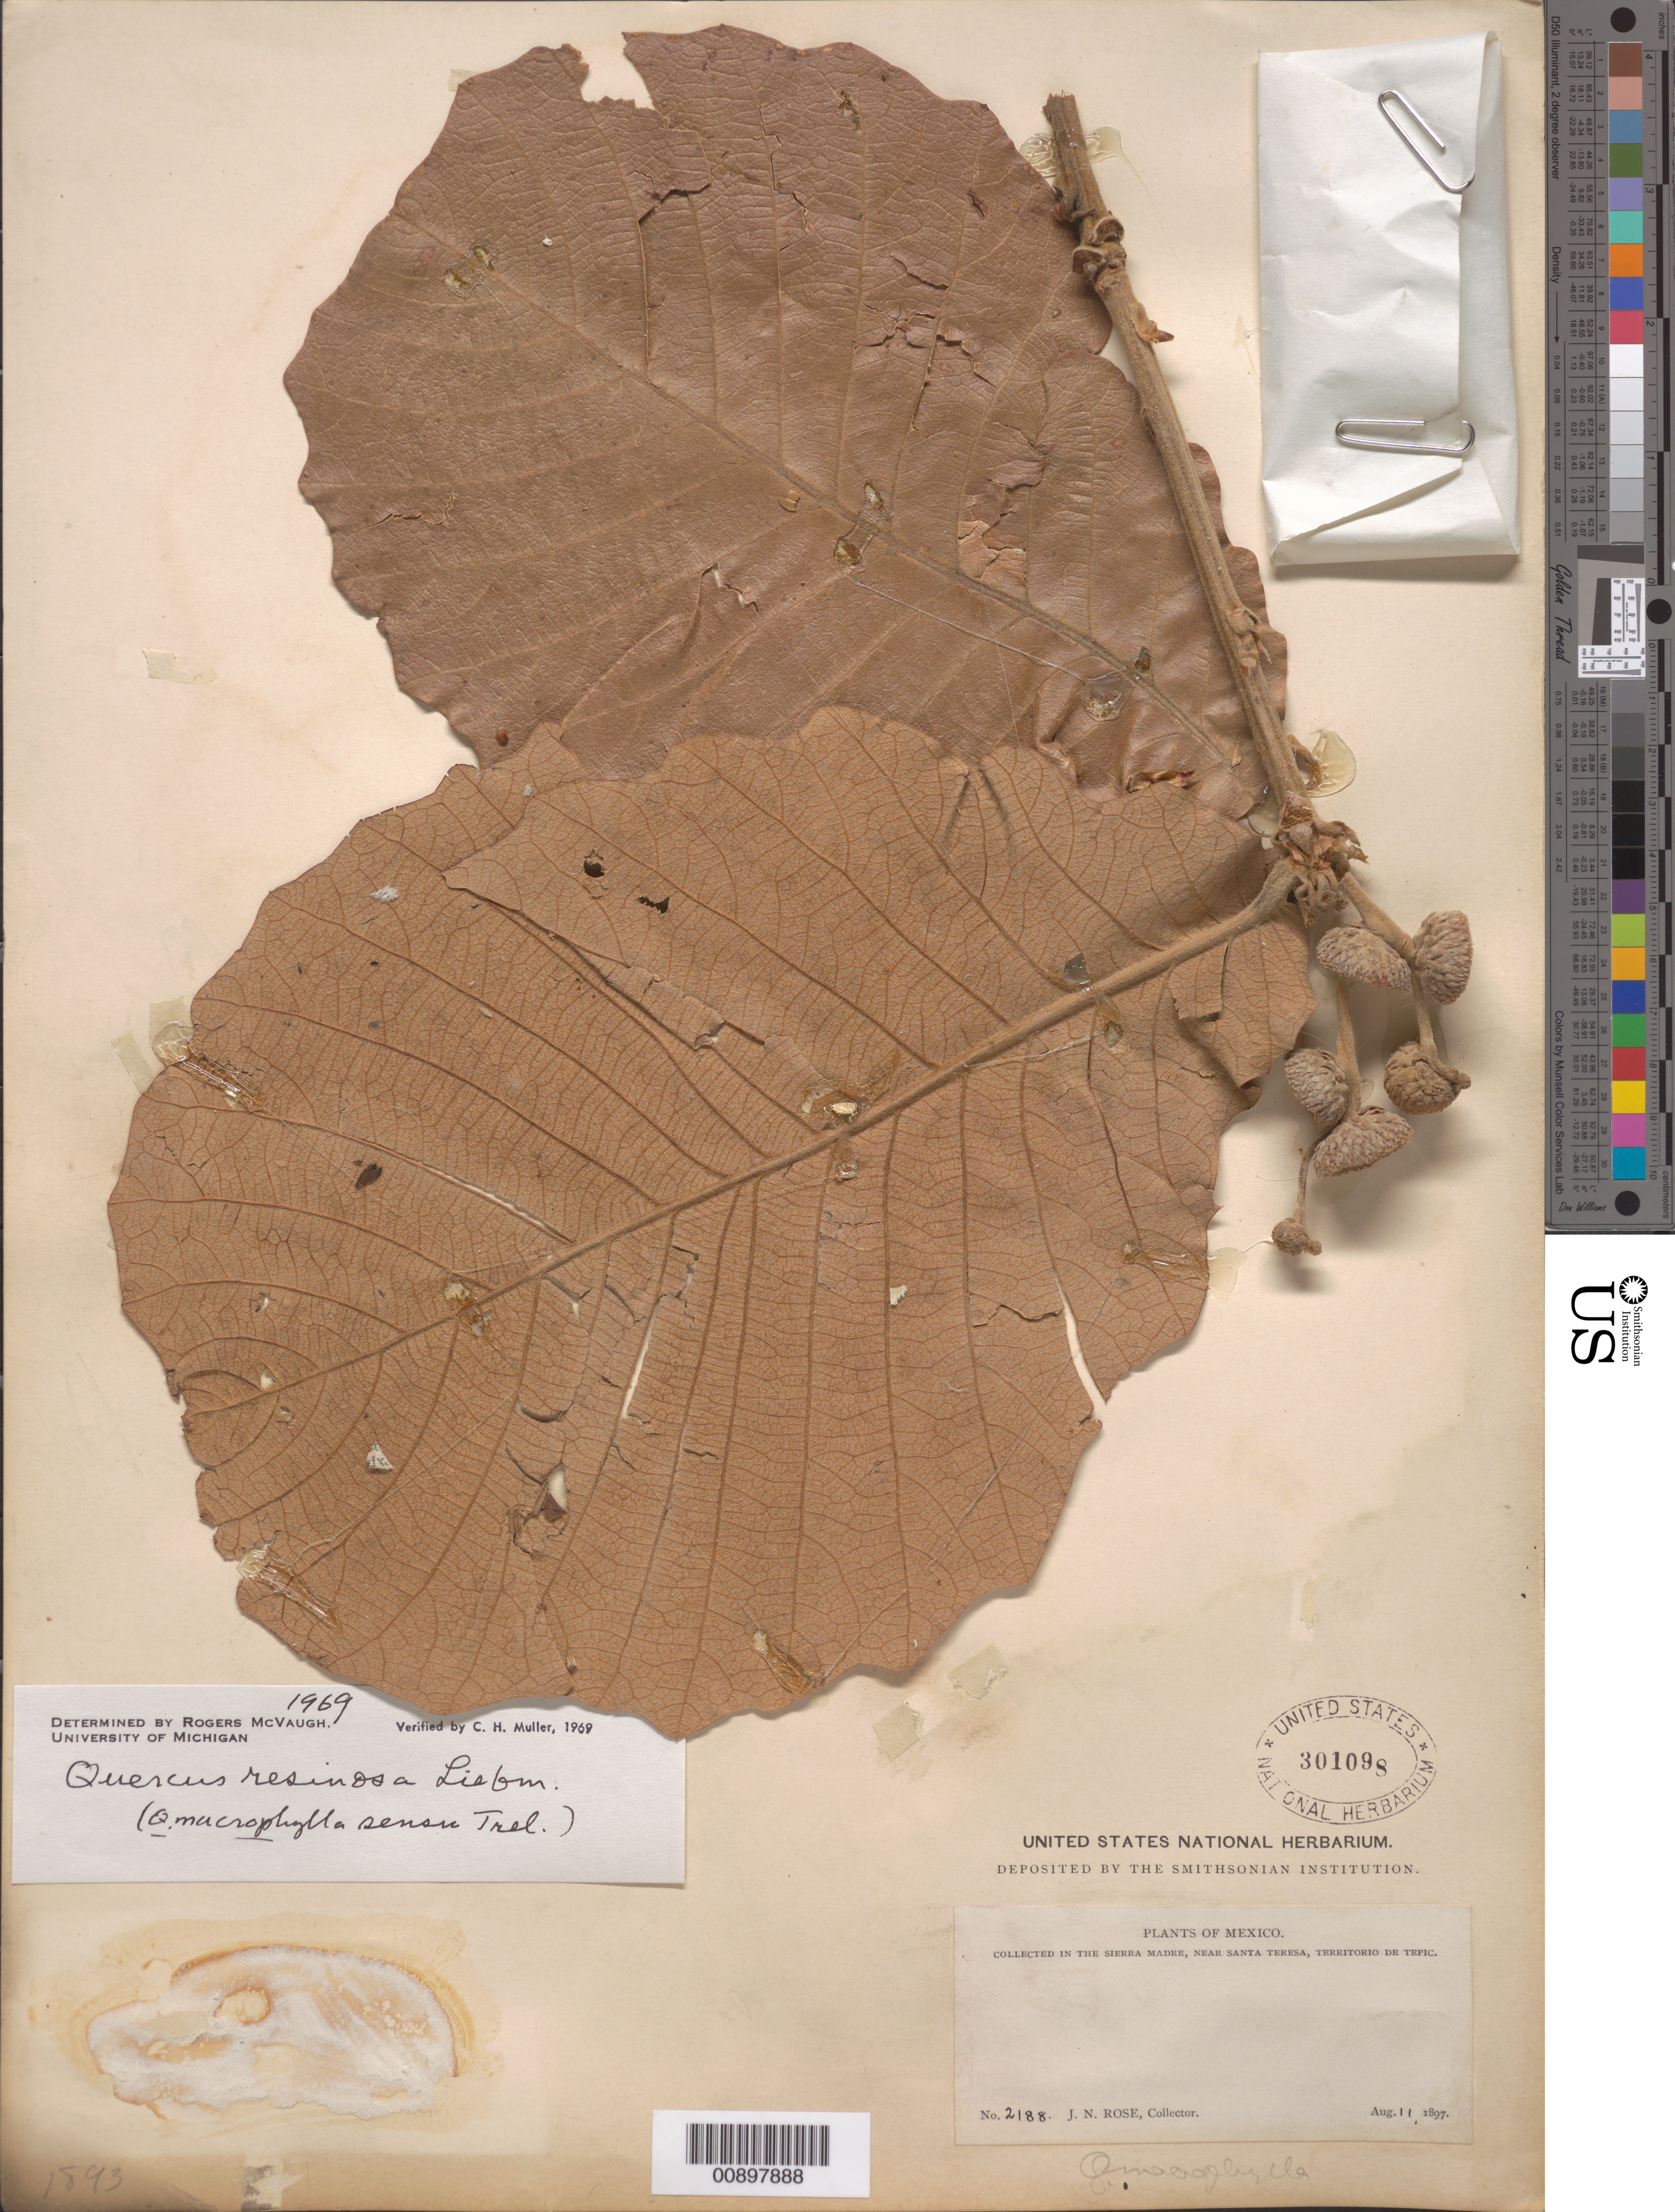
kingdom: Plantae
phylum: Tracheophyta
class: Magnoliopsida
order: Fagales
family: Fagaceae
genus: Quercus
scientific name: Quercus resinosa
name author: Liebm.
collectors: J. N. Rose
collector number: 2188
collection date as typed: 11 Aug 1897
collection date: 1897-08-11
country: Mexico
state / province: Nayarit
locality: Sierra Madre, near Santa teresa, territorio de Tepic.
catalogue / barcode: US 301098